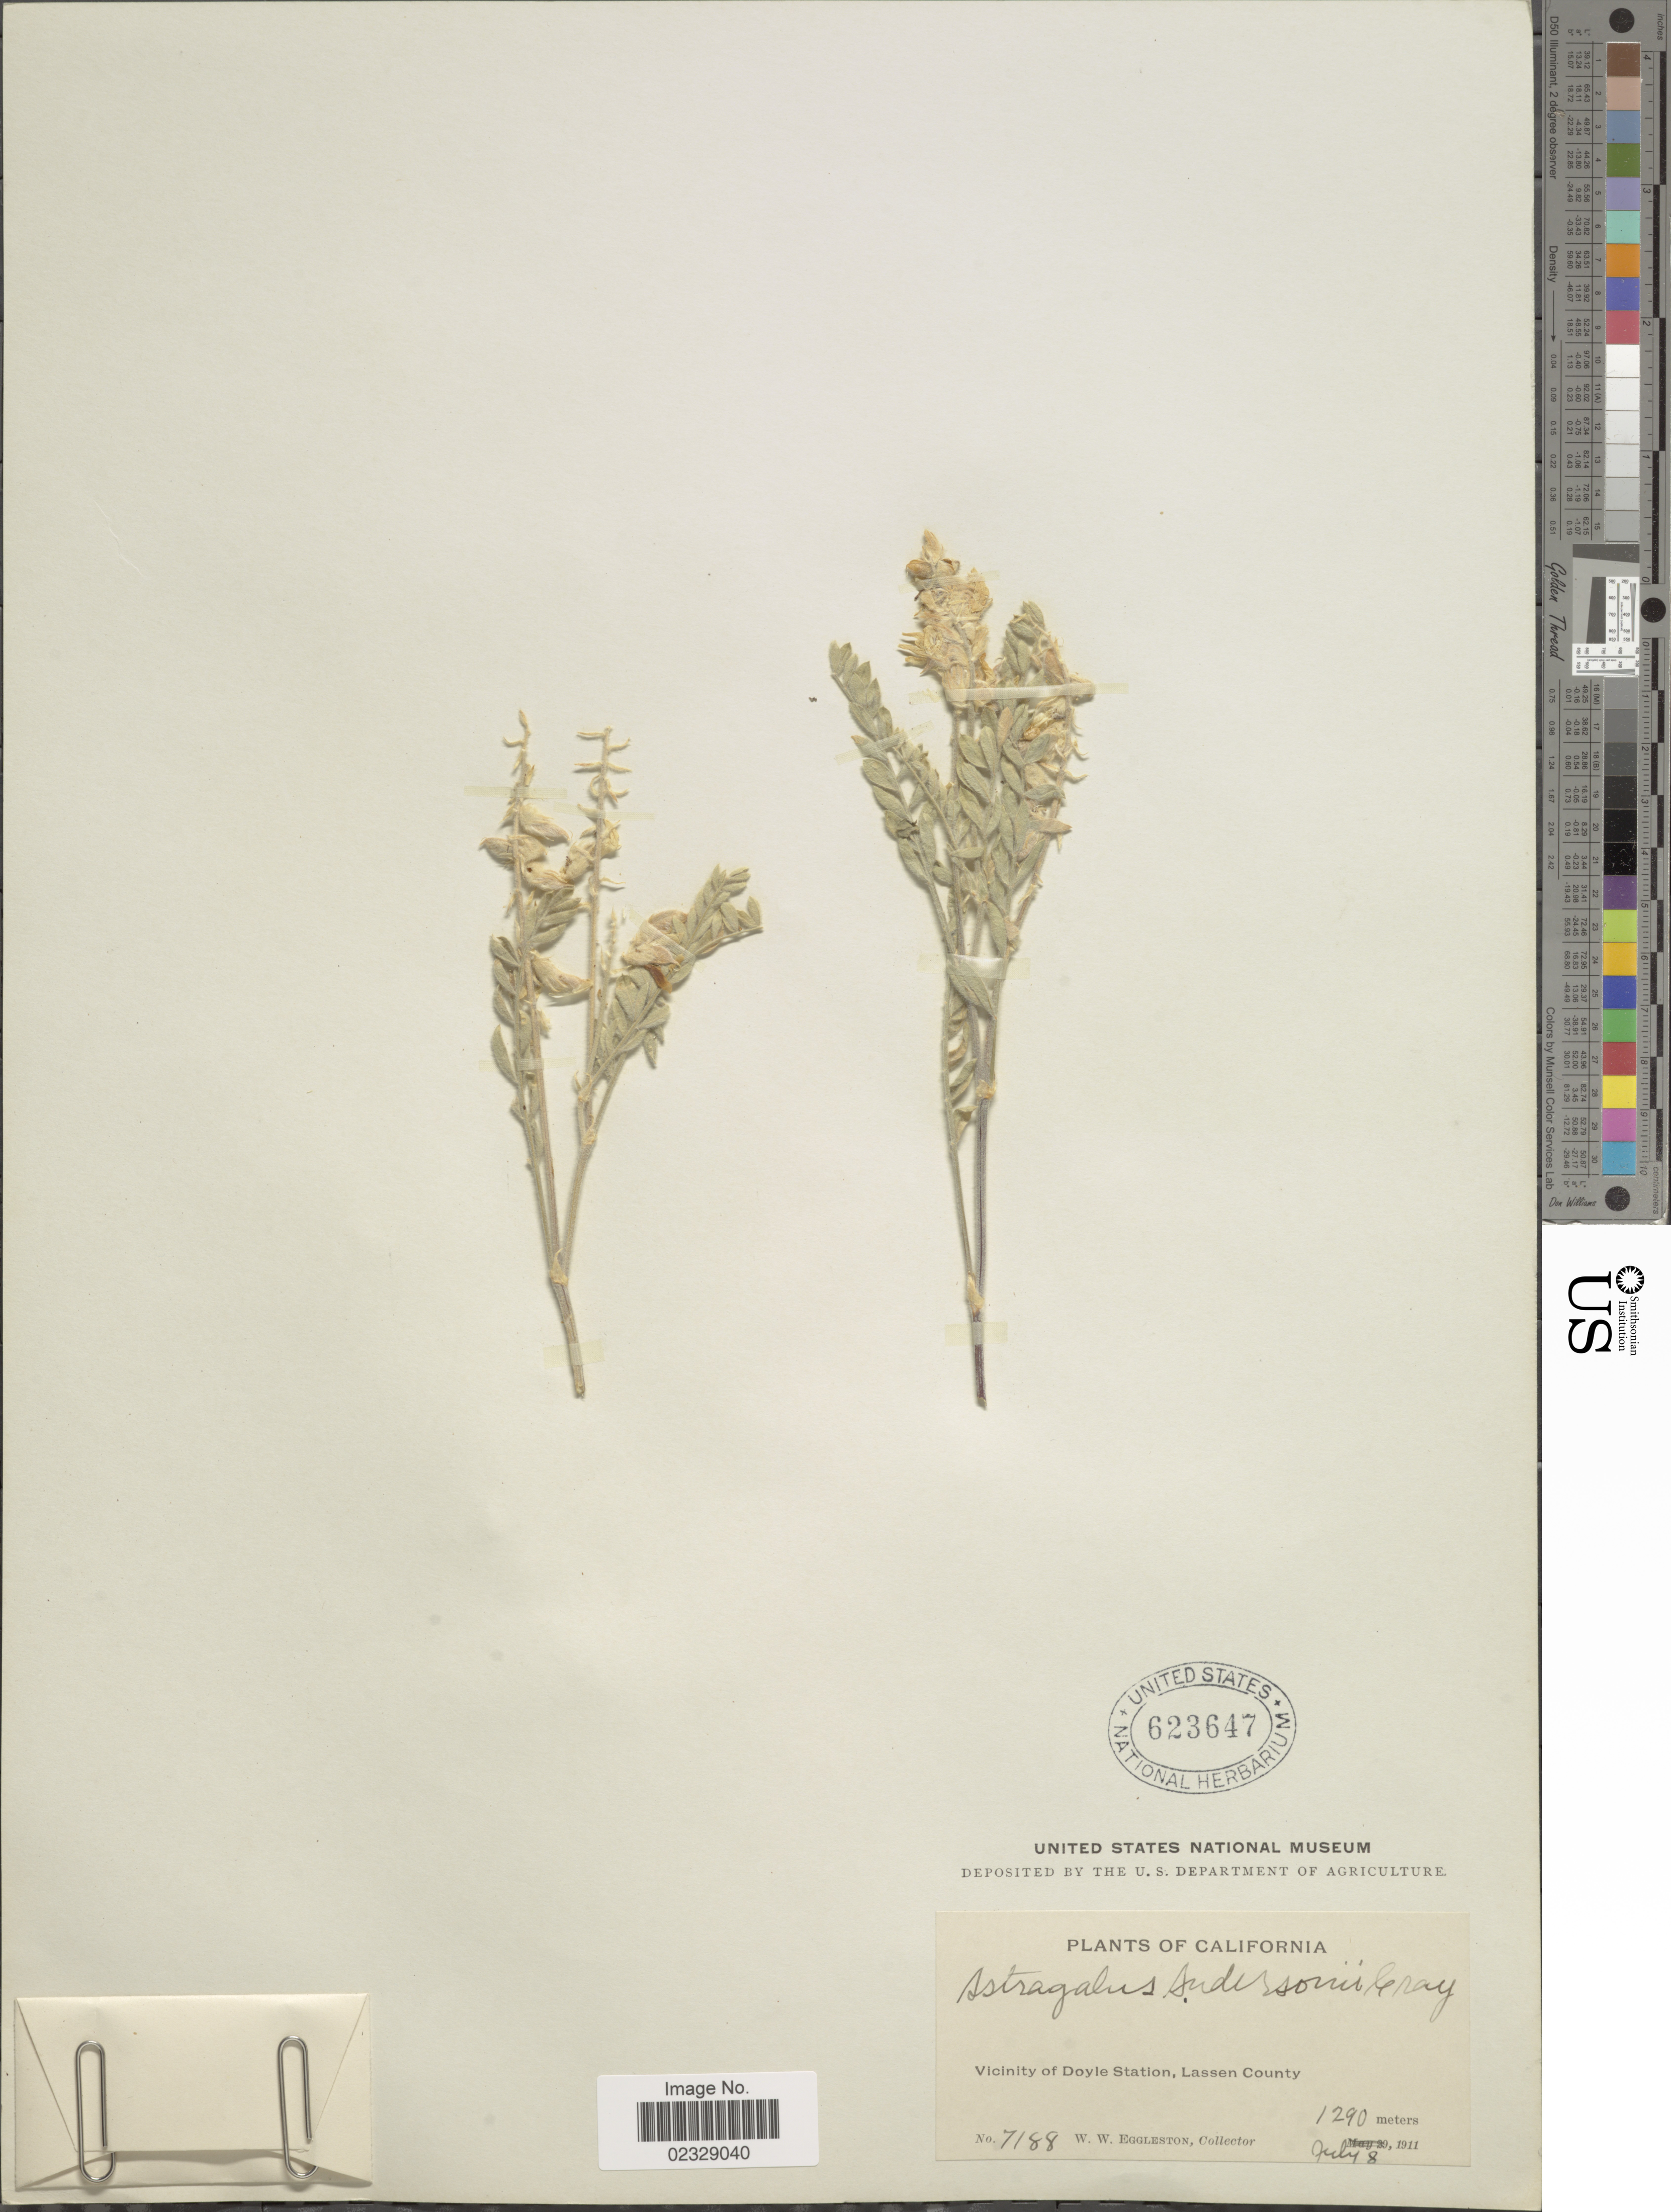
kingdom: Plantae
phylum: Tracheophyta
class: Magnoliopsida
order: Fabales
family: Fabaceae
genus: Astragalus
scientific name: Astragalus andersonii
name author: A. Gray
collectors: W. W. Eggleston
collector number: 7188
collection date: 1911-07-08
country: United States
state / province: California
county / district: Lassen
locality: Vicinity of Doyle Station, Lassen County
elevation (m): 1290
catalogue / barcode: US 623647